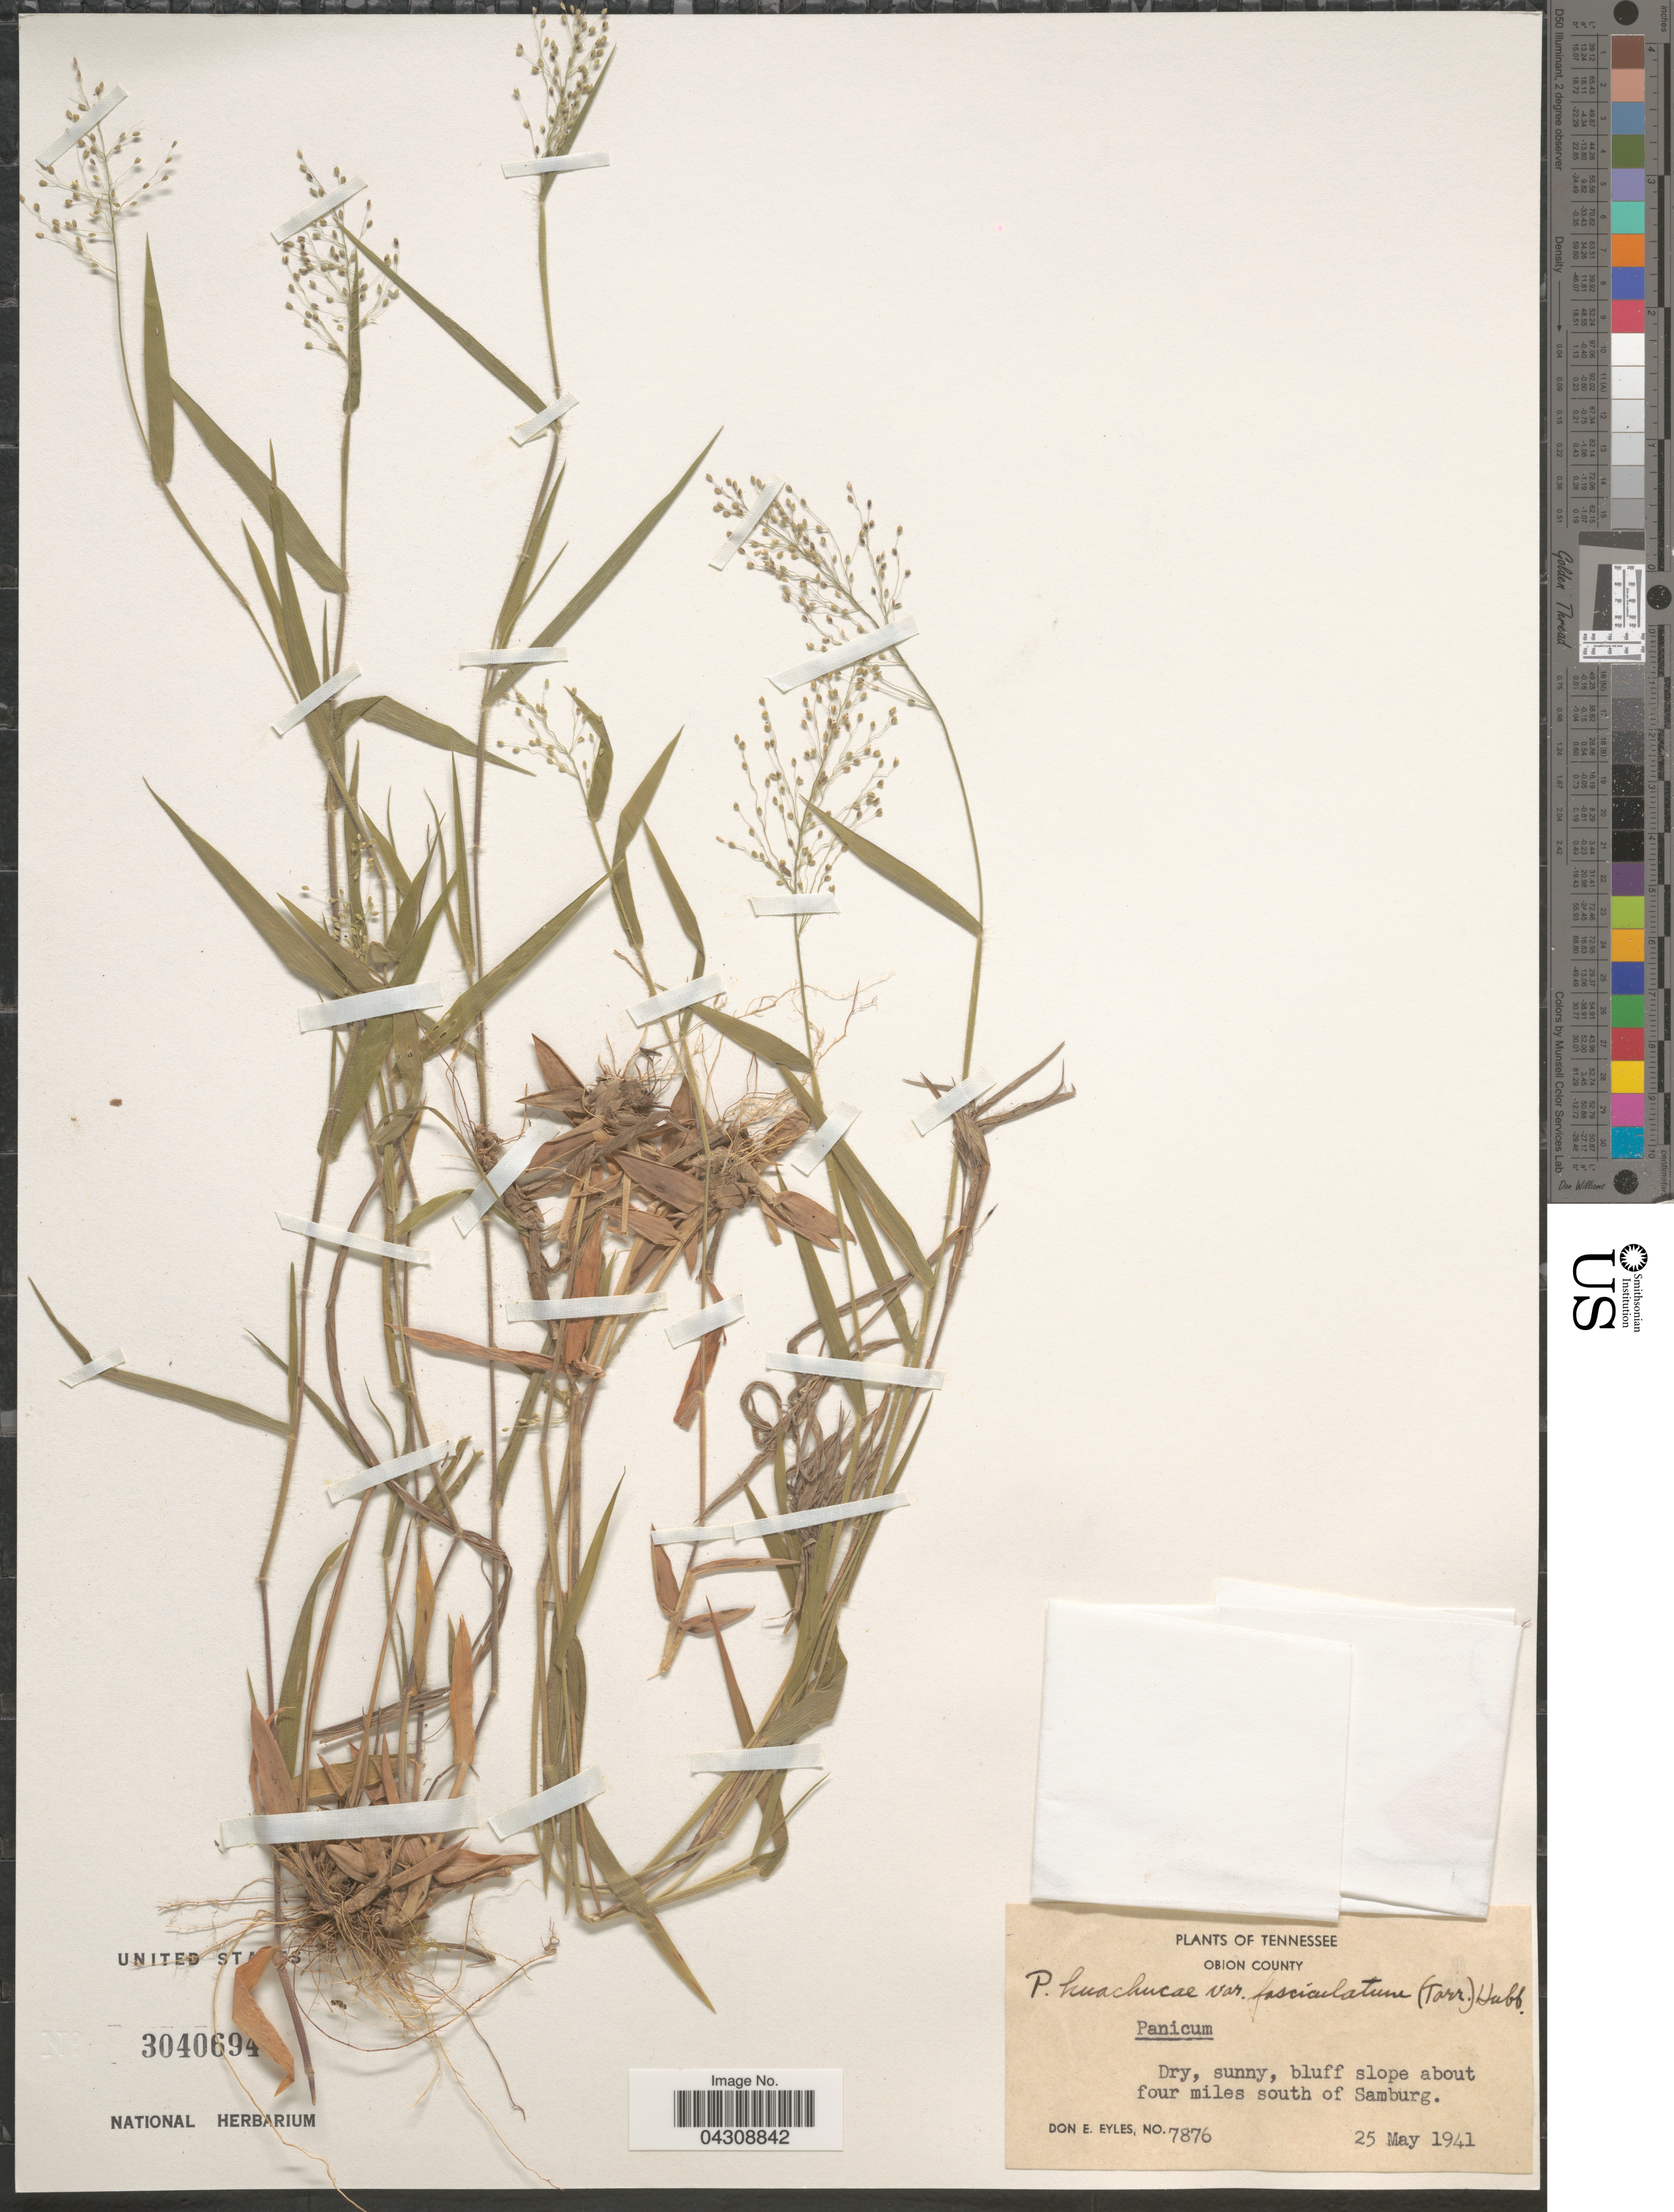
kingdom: Plantae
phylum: Tracheophyta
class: Liliopsida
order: Poales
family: Poaceae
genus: Dichanthelium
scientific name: Dichanthelium acuminatum var. acuminatum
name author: (Sw.) Gould & C.A. Clark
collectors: D. Eyles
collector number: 7876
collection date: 1941-05-25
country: United States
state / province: Tennessee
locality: Obion County. Dry, sunny, bluff slope about four miles south of Samburg.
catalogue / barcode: US 3040694